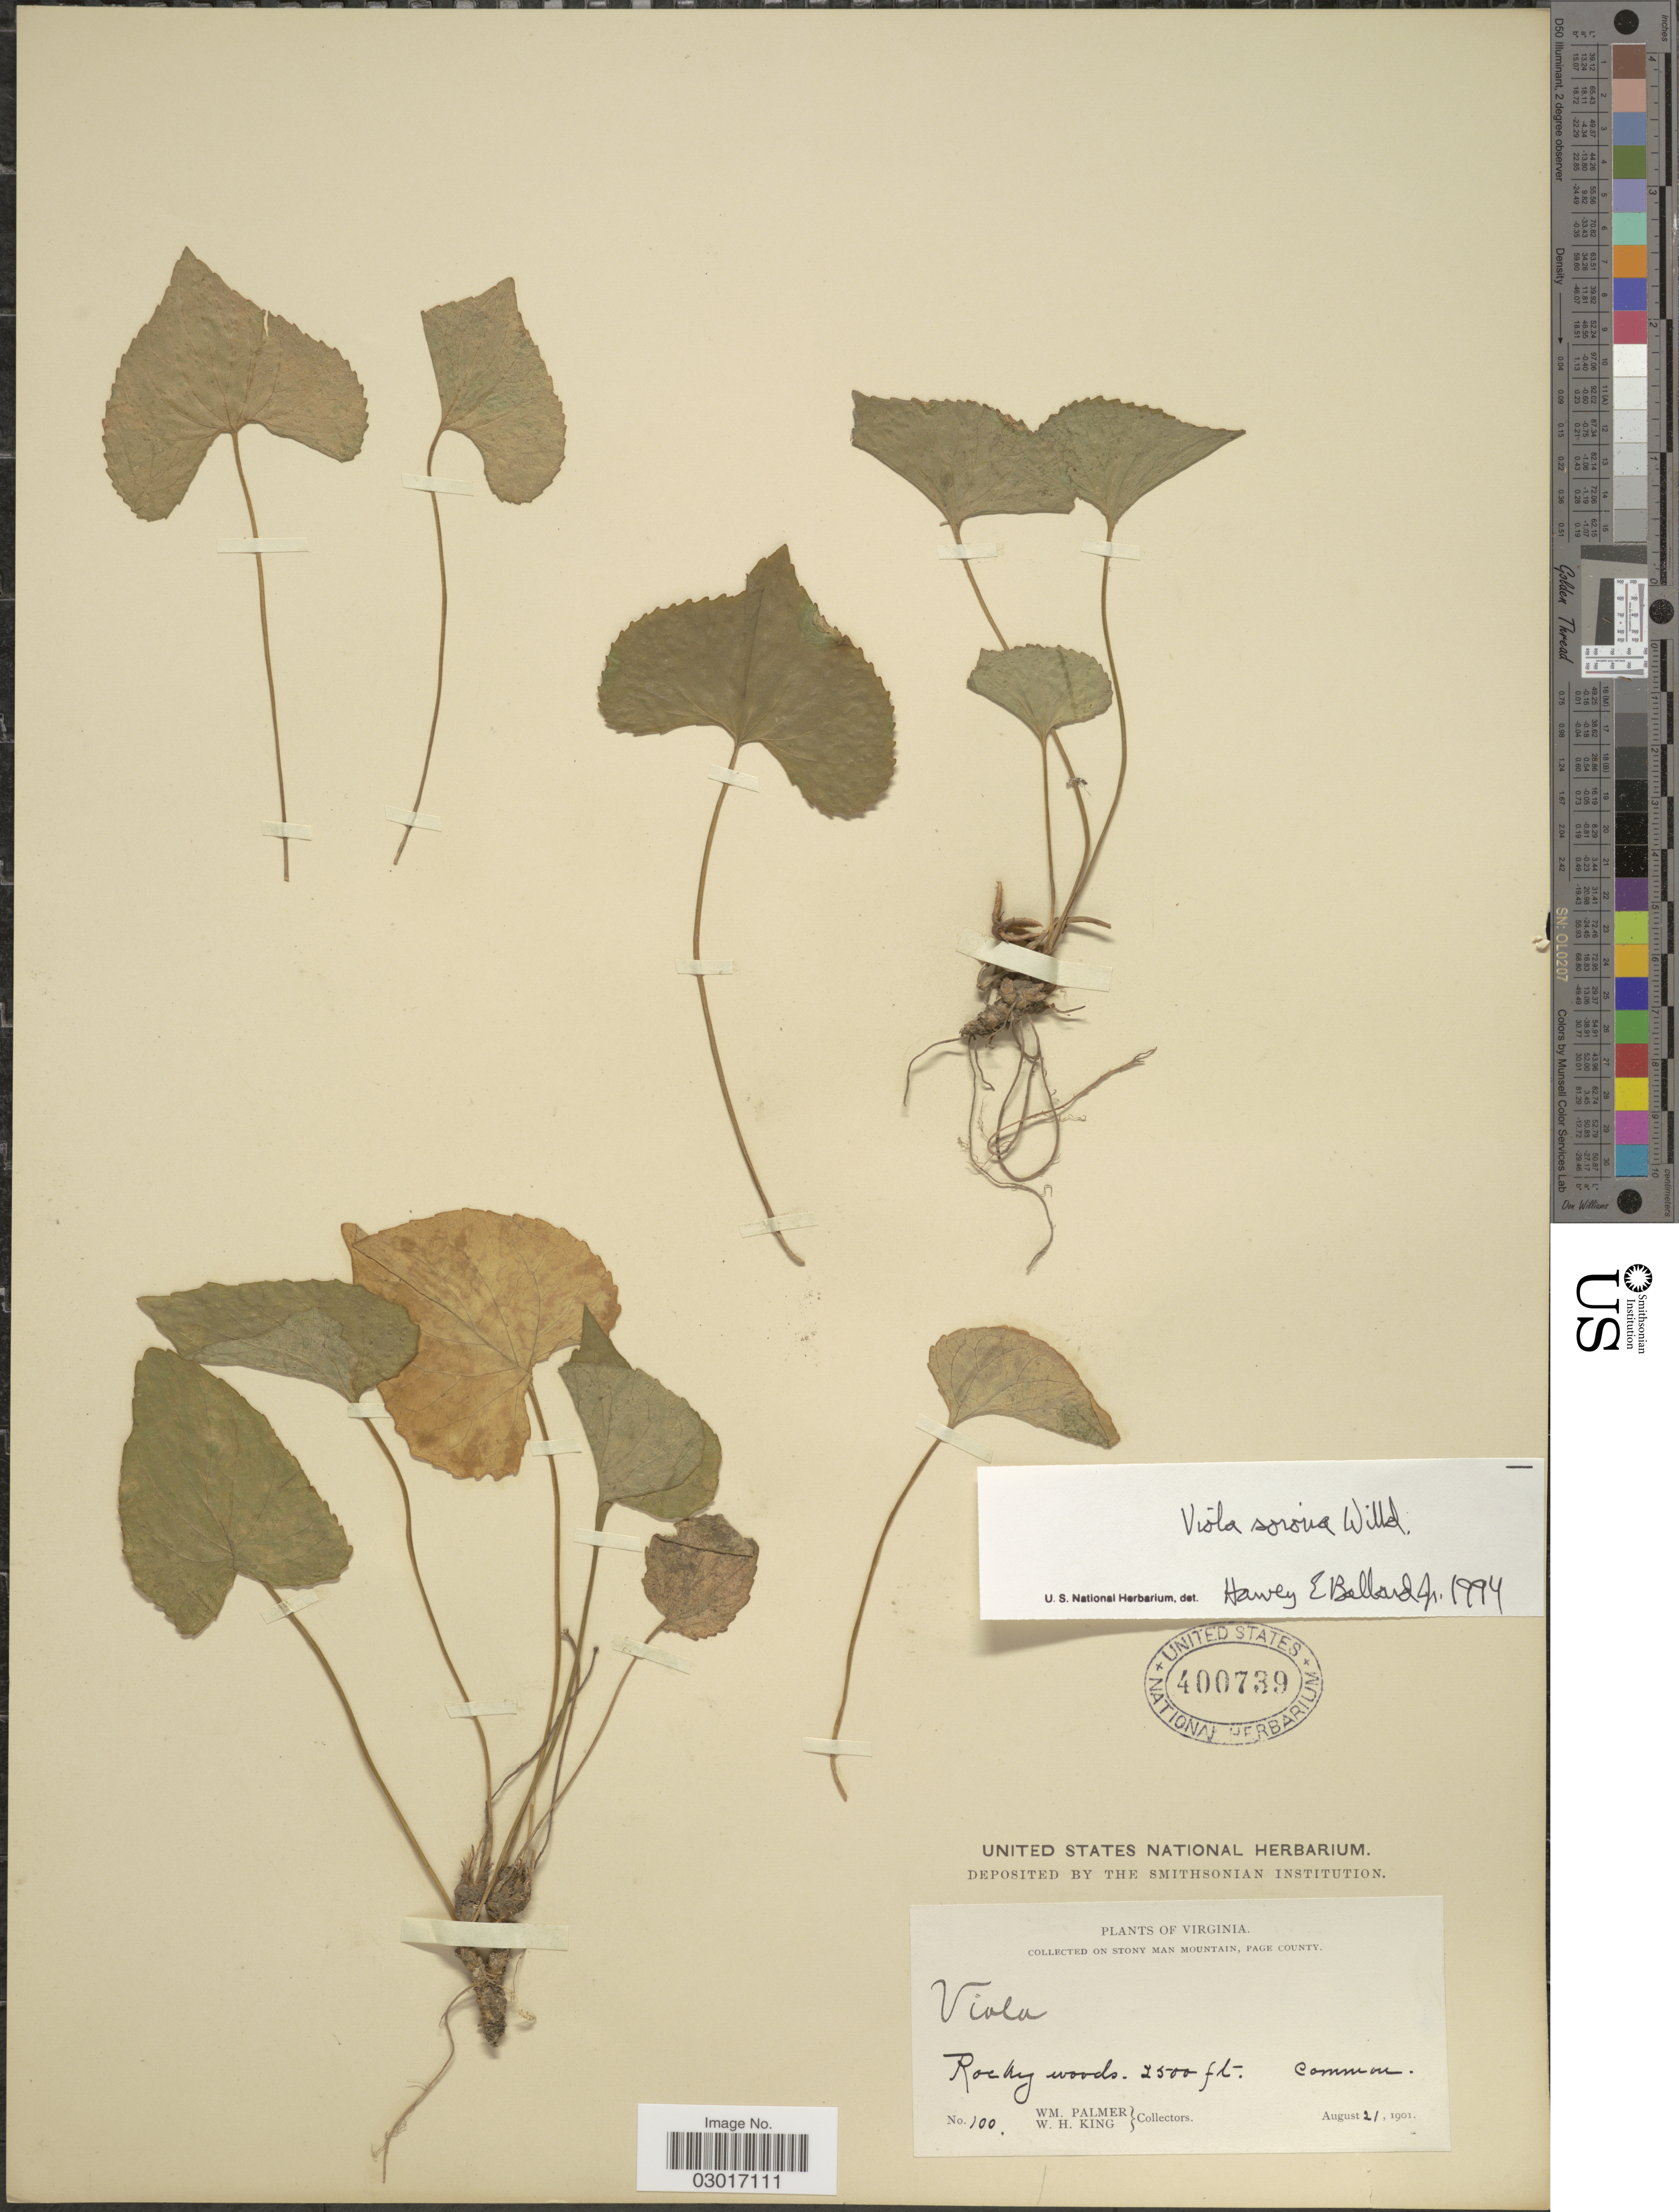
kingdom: Plantae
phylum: Tracheophyta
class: Magnoliopsida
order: Malpighiales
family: Violaceae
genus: Viola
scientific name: Viola sororia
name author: Willd.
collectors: W. Palmer & W. H. King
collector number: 100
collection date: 1901-08-21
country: United States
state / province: Virginia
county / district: Page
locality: Collected on Stony Man Mountains Rocky woods.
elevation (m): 762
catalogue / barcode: US 400739